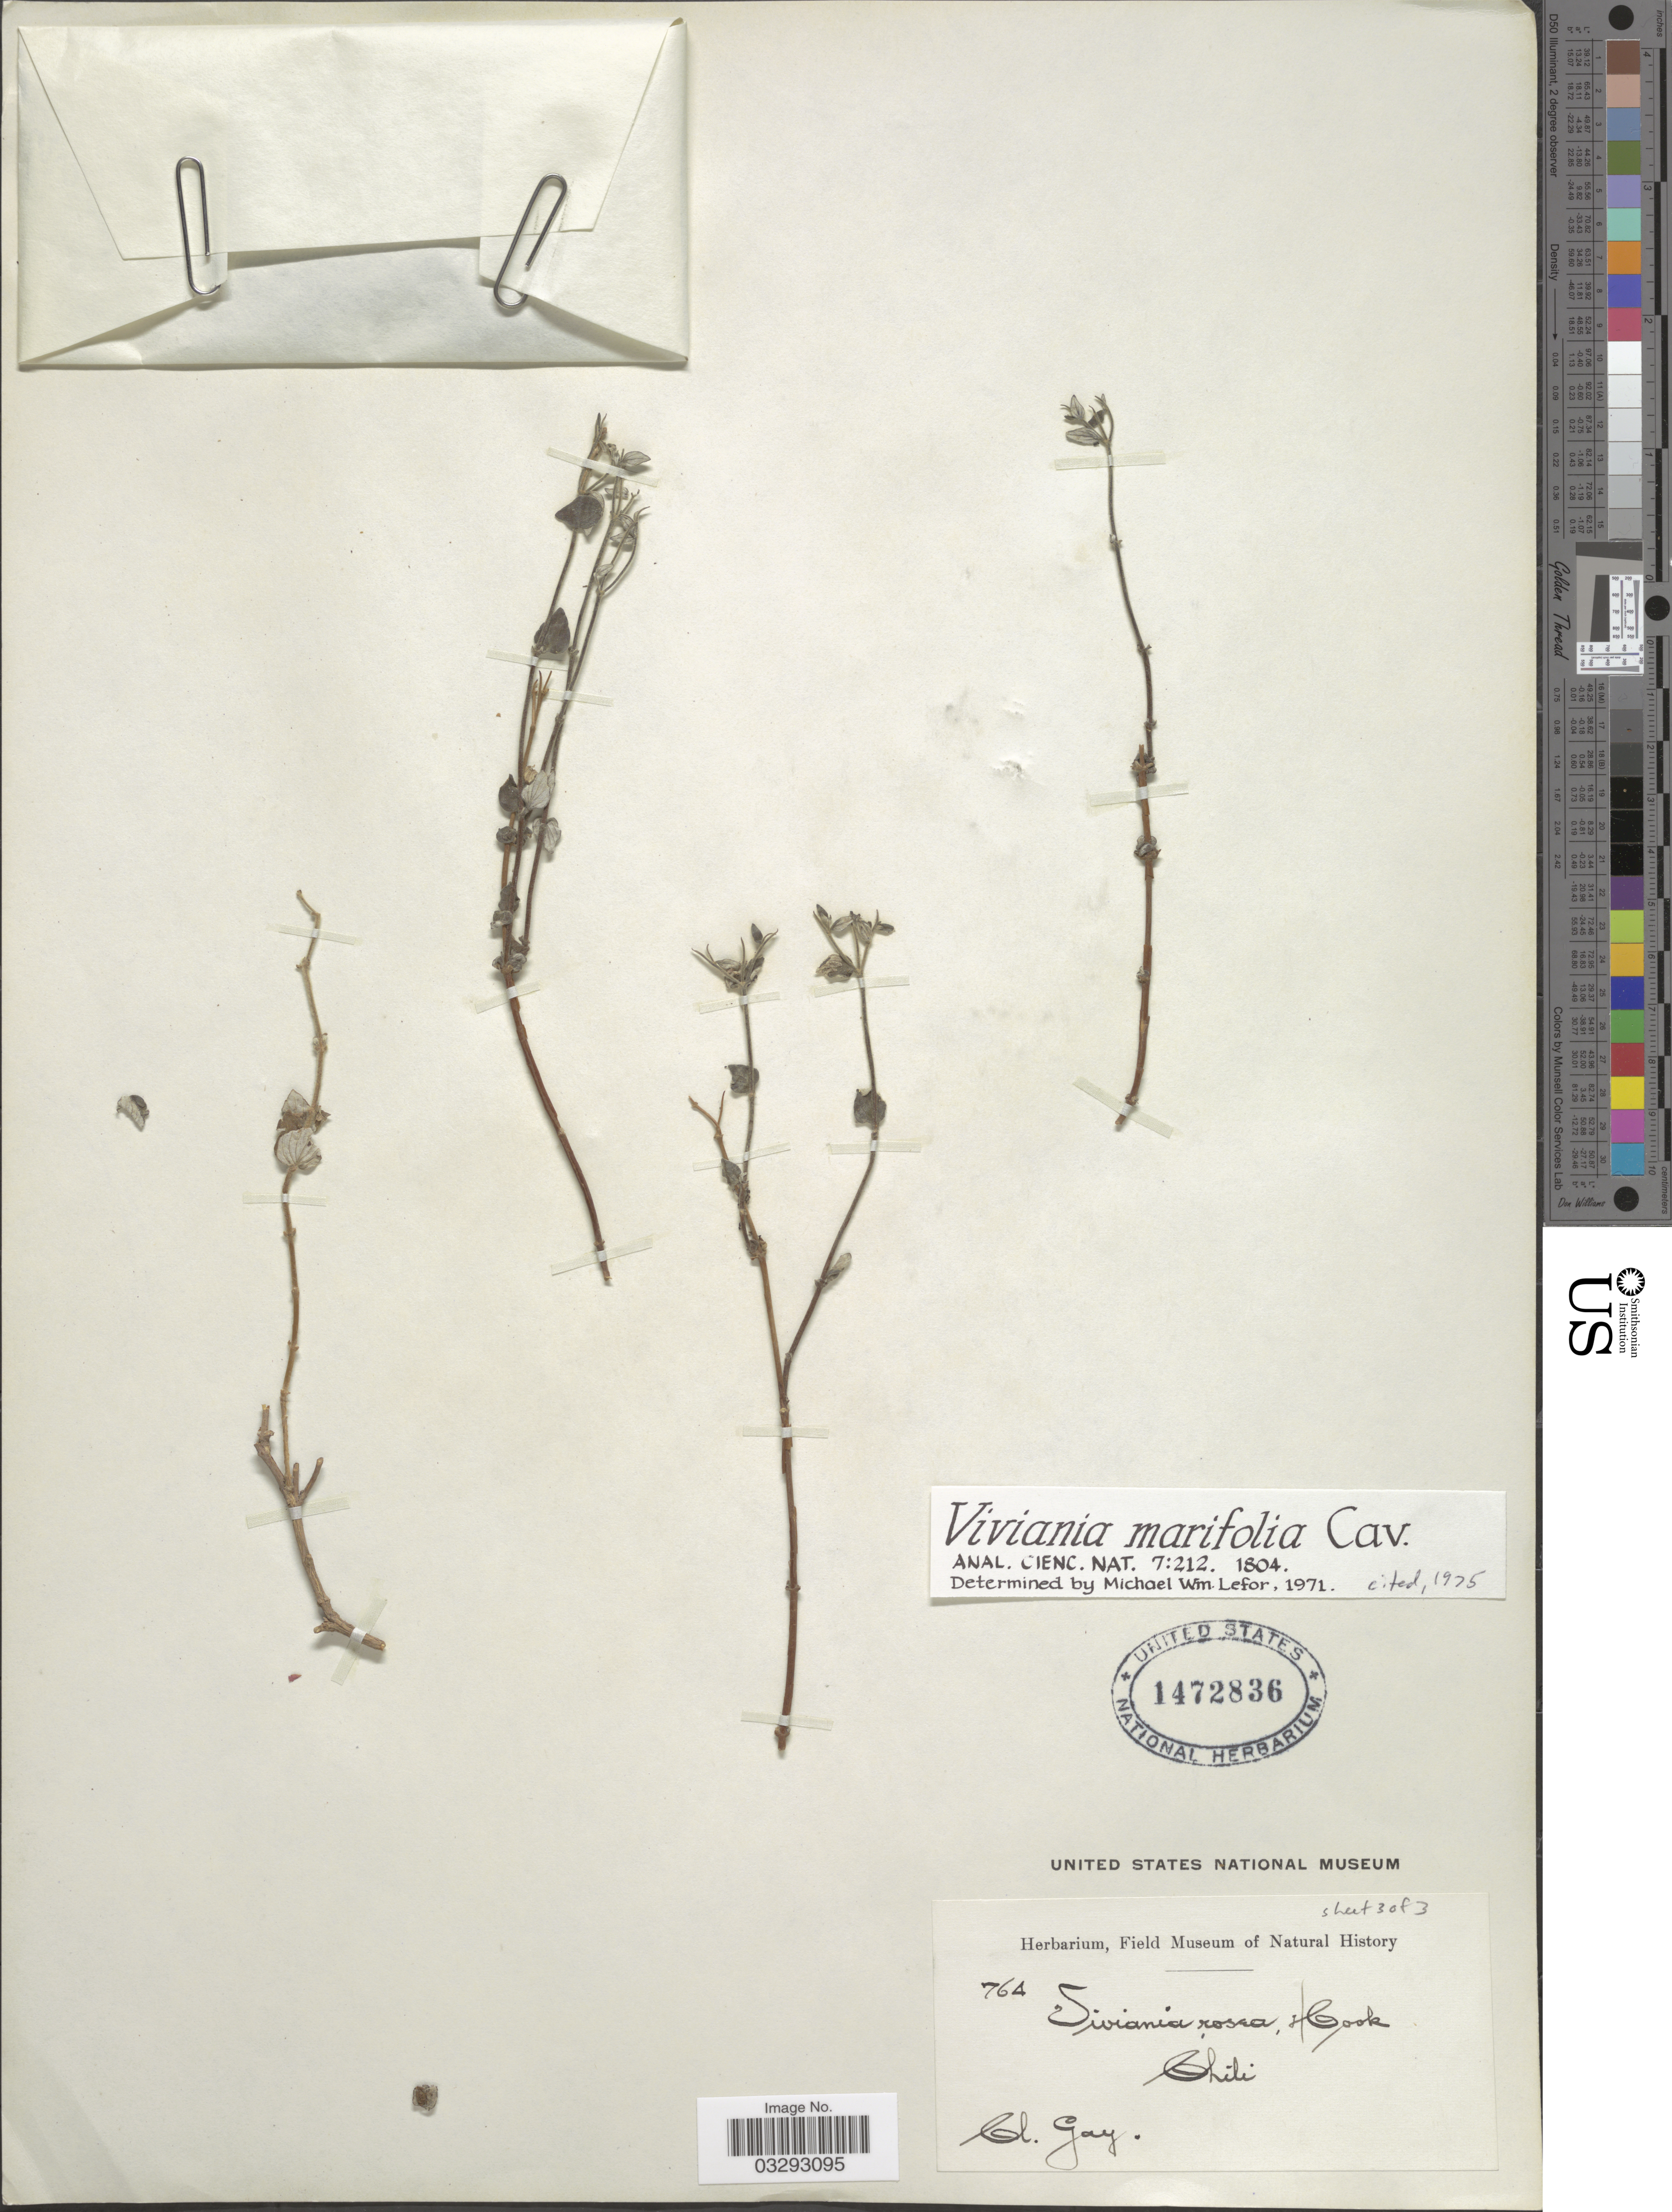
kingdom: Plantae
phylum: Tracheophyta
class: Magnoliopsida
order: Geraniales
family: Vivianiaceae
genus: Viviania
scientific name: Viviania marifolia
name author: Cav.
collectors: C. Gay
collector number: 764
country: Chile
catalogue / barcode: US 1472836